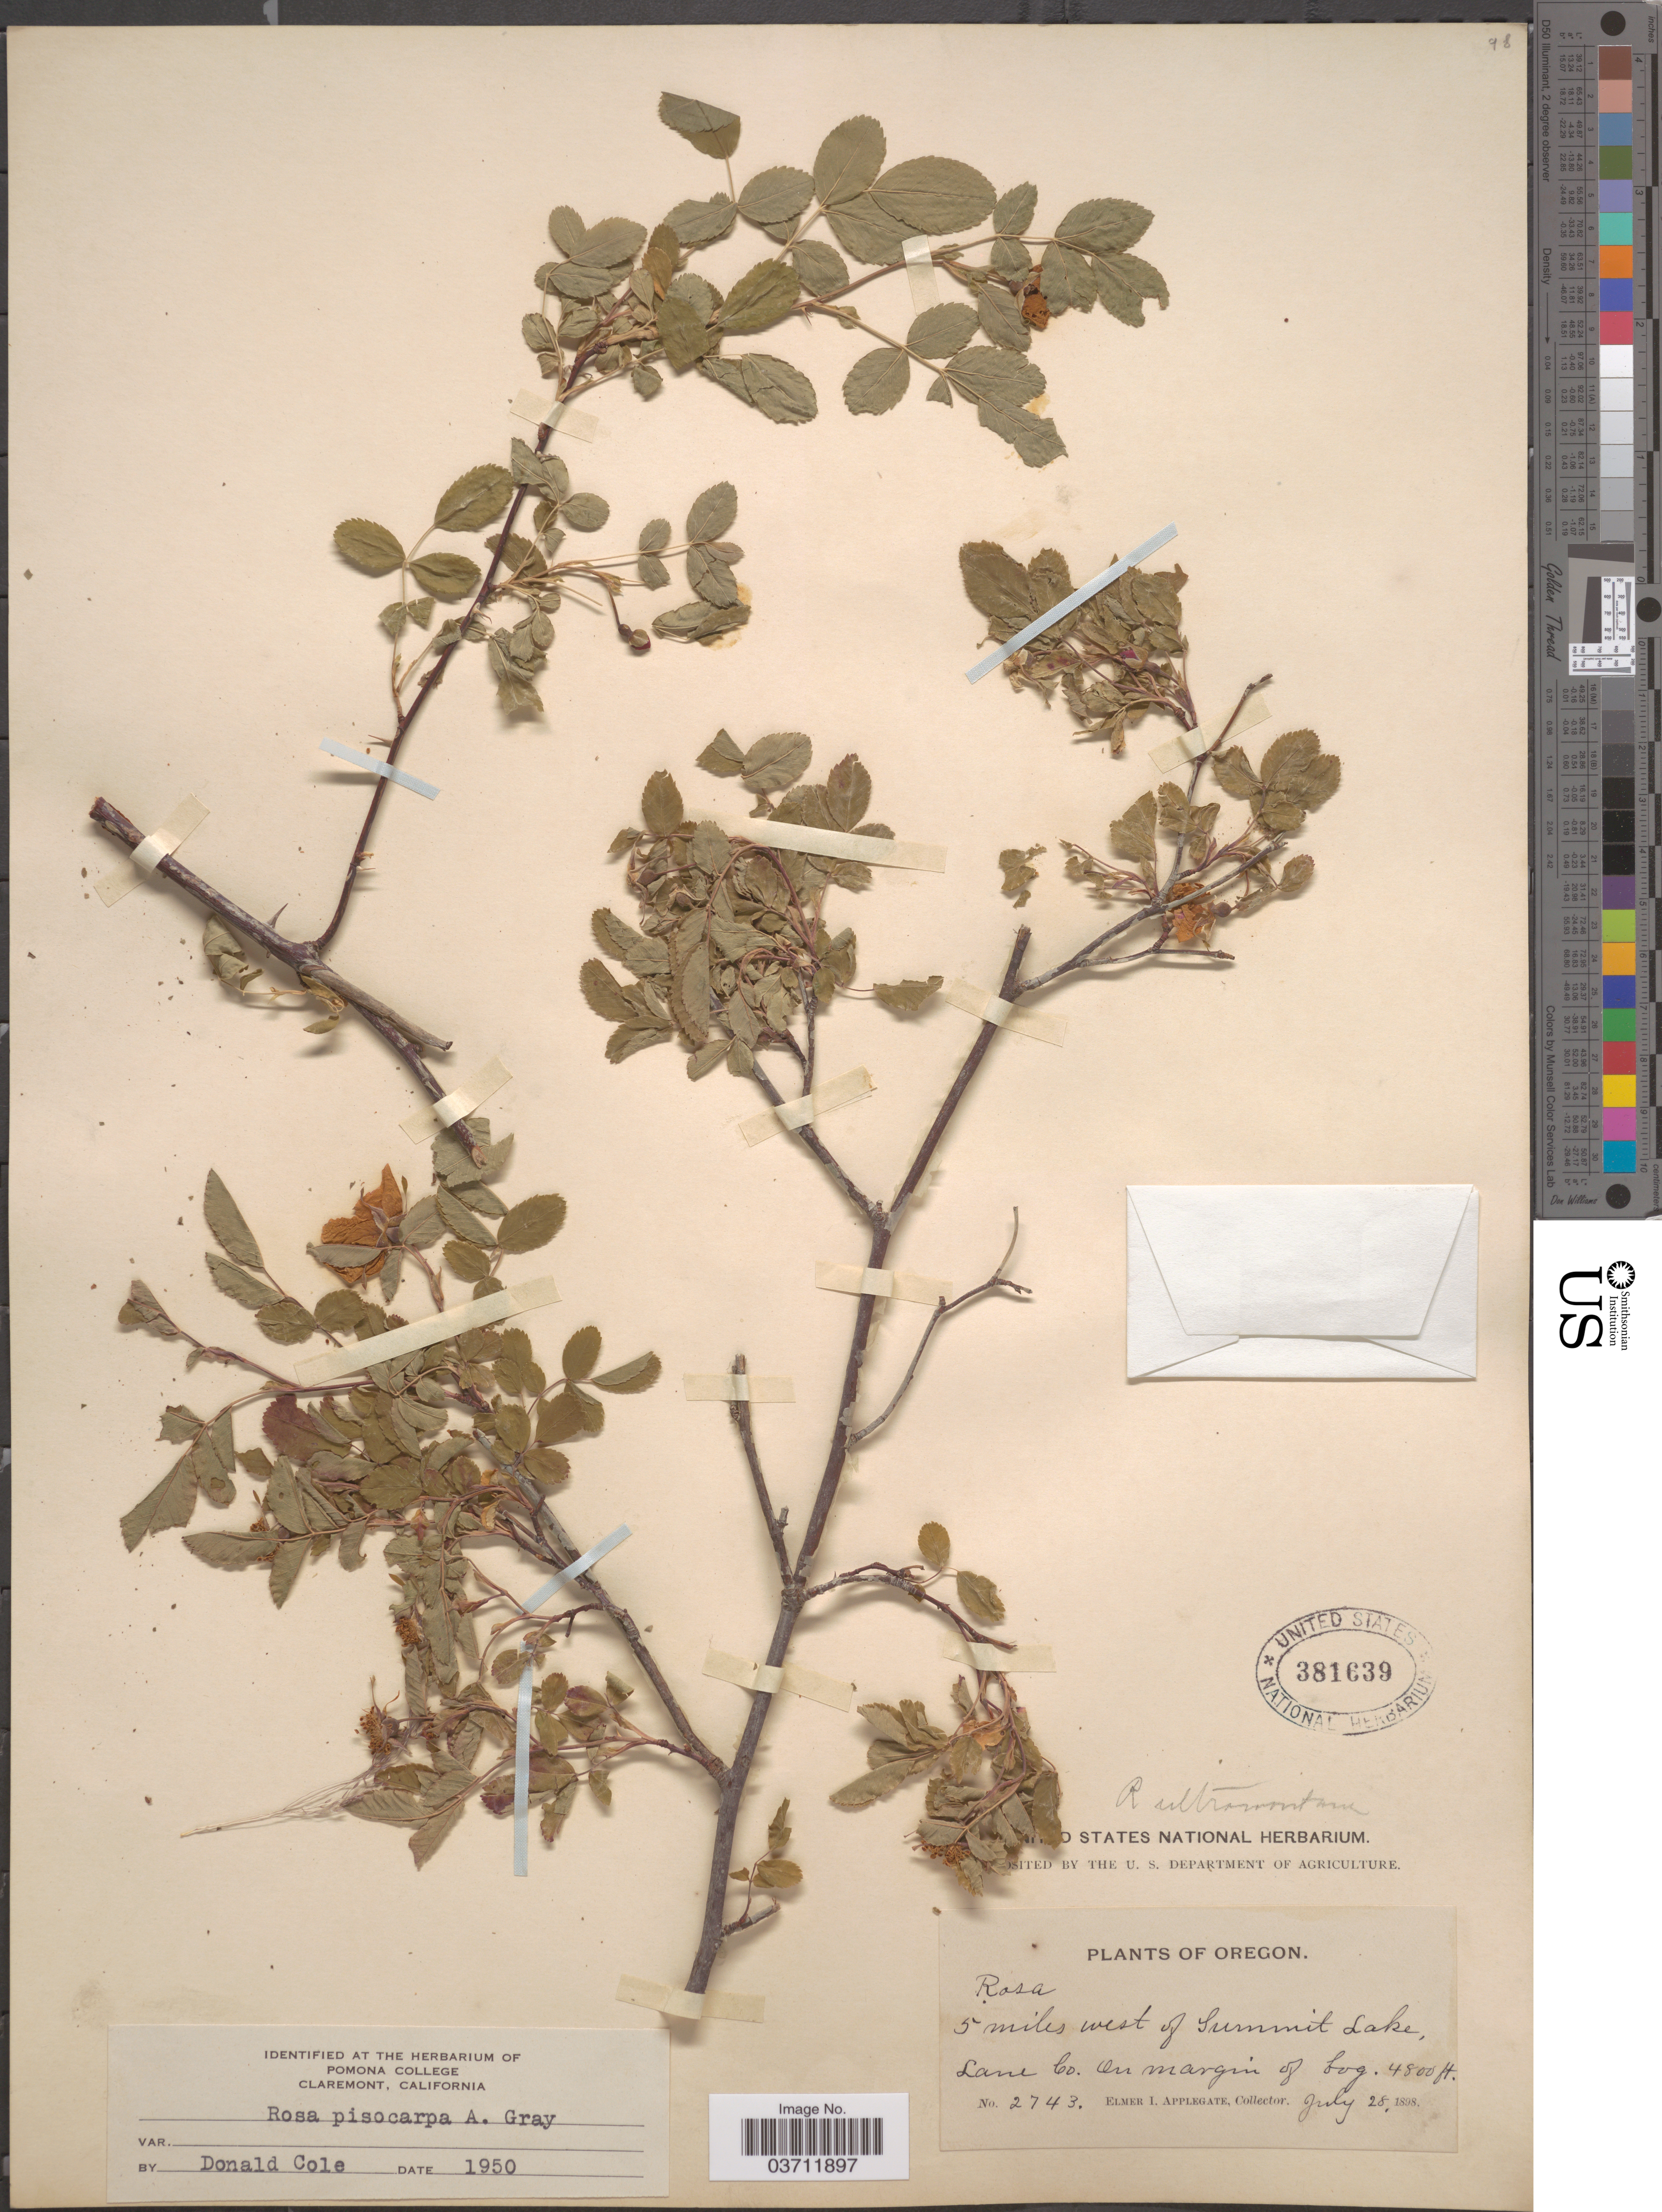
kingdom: Plantae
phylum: Tracheophyta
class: Magnoliopsida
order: Rosales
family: Rosaceae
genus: Rosa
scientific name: Rosa pisocarpa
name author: A. Gray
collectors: E. I. Applegate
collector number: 2743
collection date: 1898-07-28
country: United States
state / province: Oregon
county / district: Lane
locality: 5 miles west of Summit Lake, Lane Co. On margin of bog.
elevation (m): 1463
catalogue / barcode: US 381639